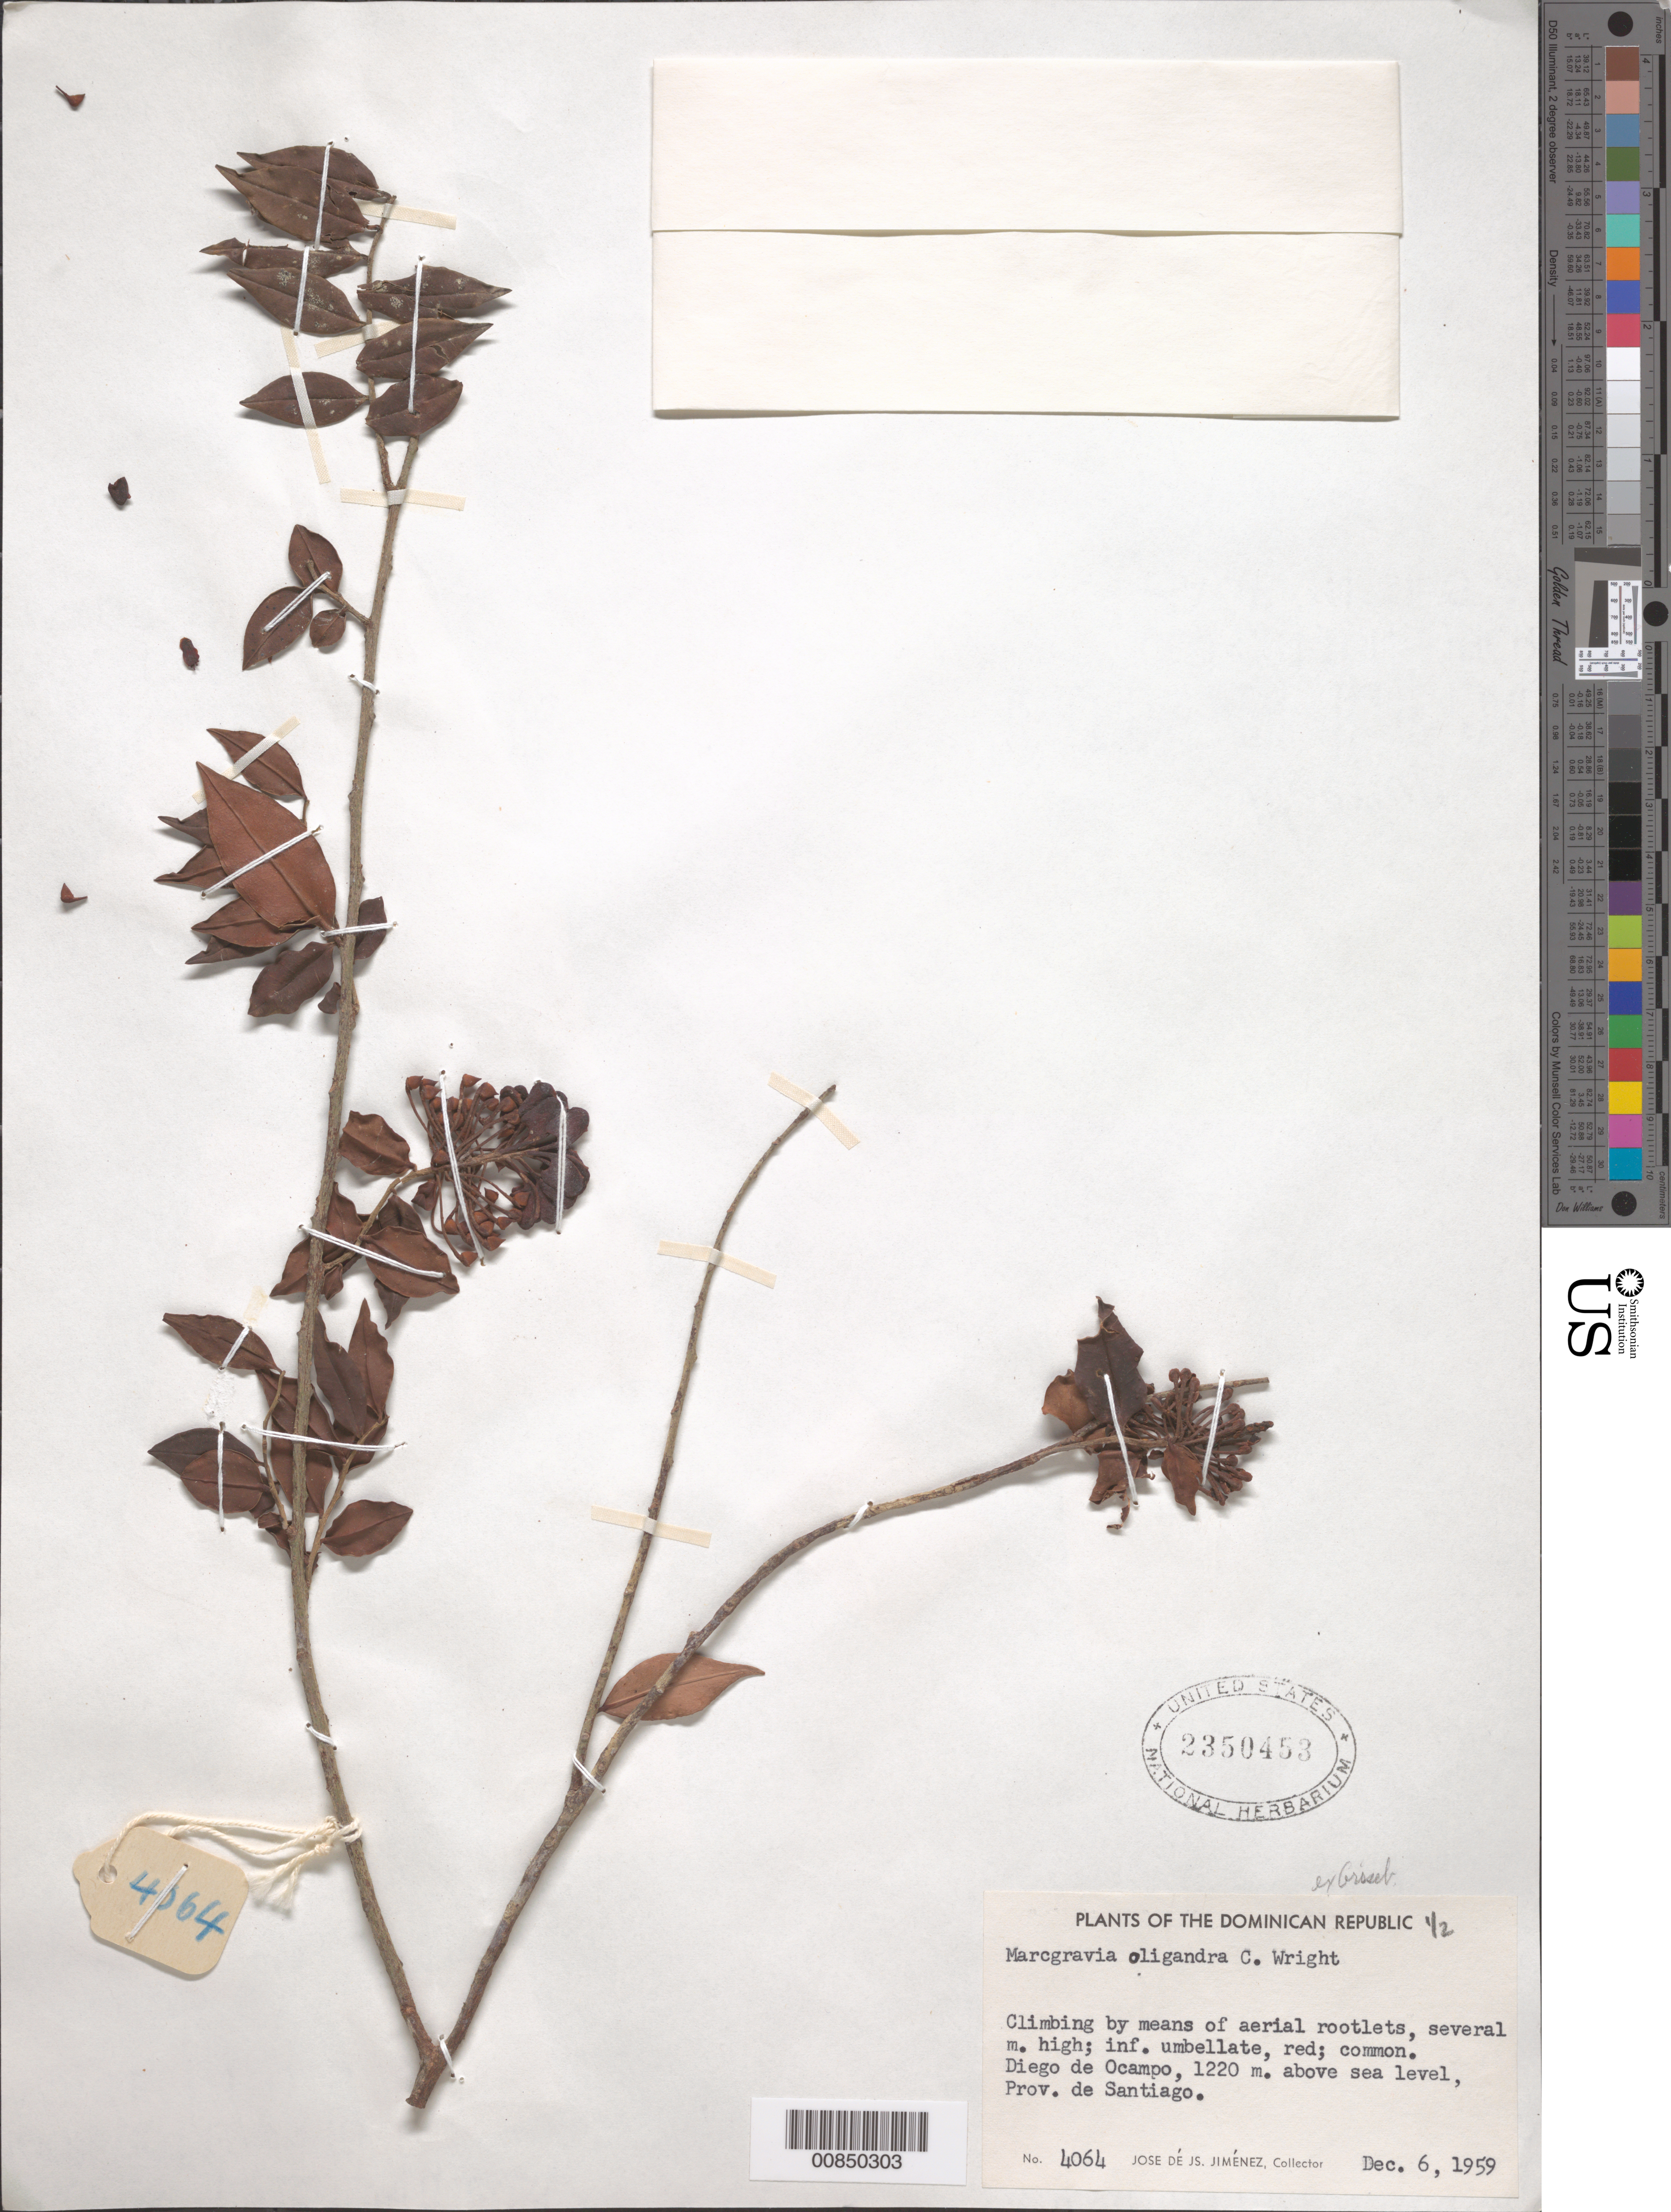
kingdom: Plantae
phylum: Tracheophyta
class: Magnoliopsida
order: Ericales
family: Marcgraviaceae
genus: Marcgravia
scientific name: Marcgravia oligandra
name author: C. Wright ex Griseb.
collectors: J. J. Jiménez Almonte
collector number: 4064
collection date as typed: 06 Dec 1959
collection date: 1959-12-06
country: Dominican Republic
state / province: Santiago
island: Hispaniola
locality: Diego de Ocampo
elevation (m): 1220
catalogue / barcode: US 2350453